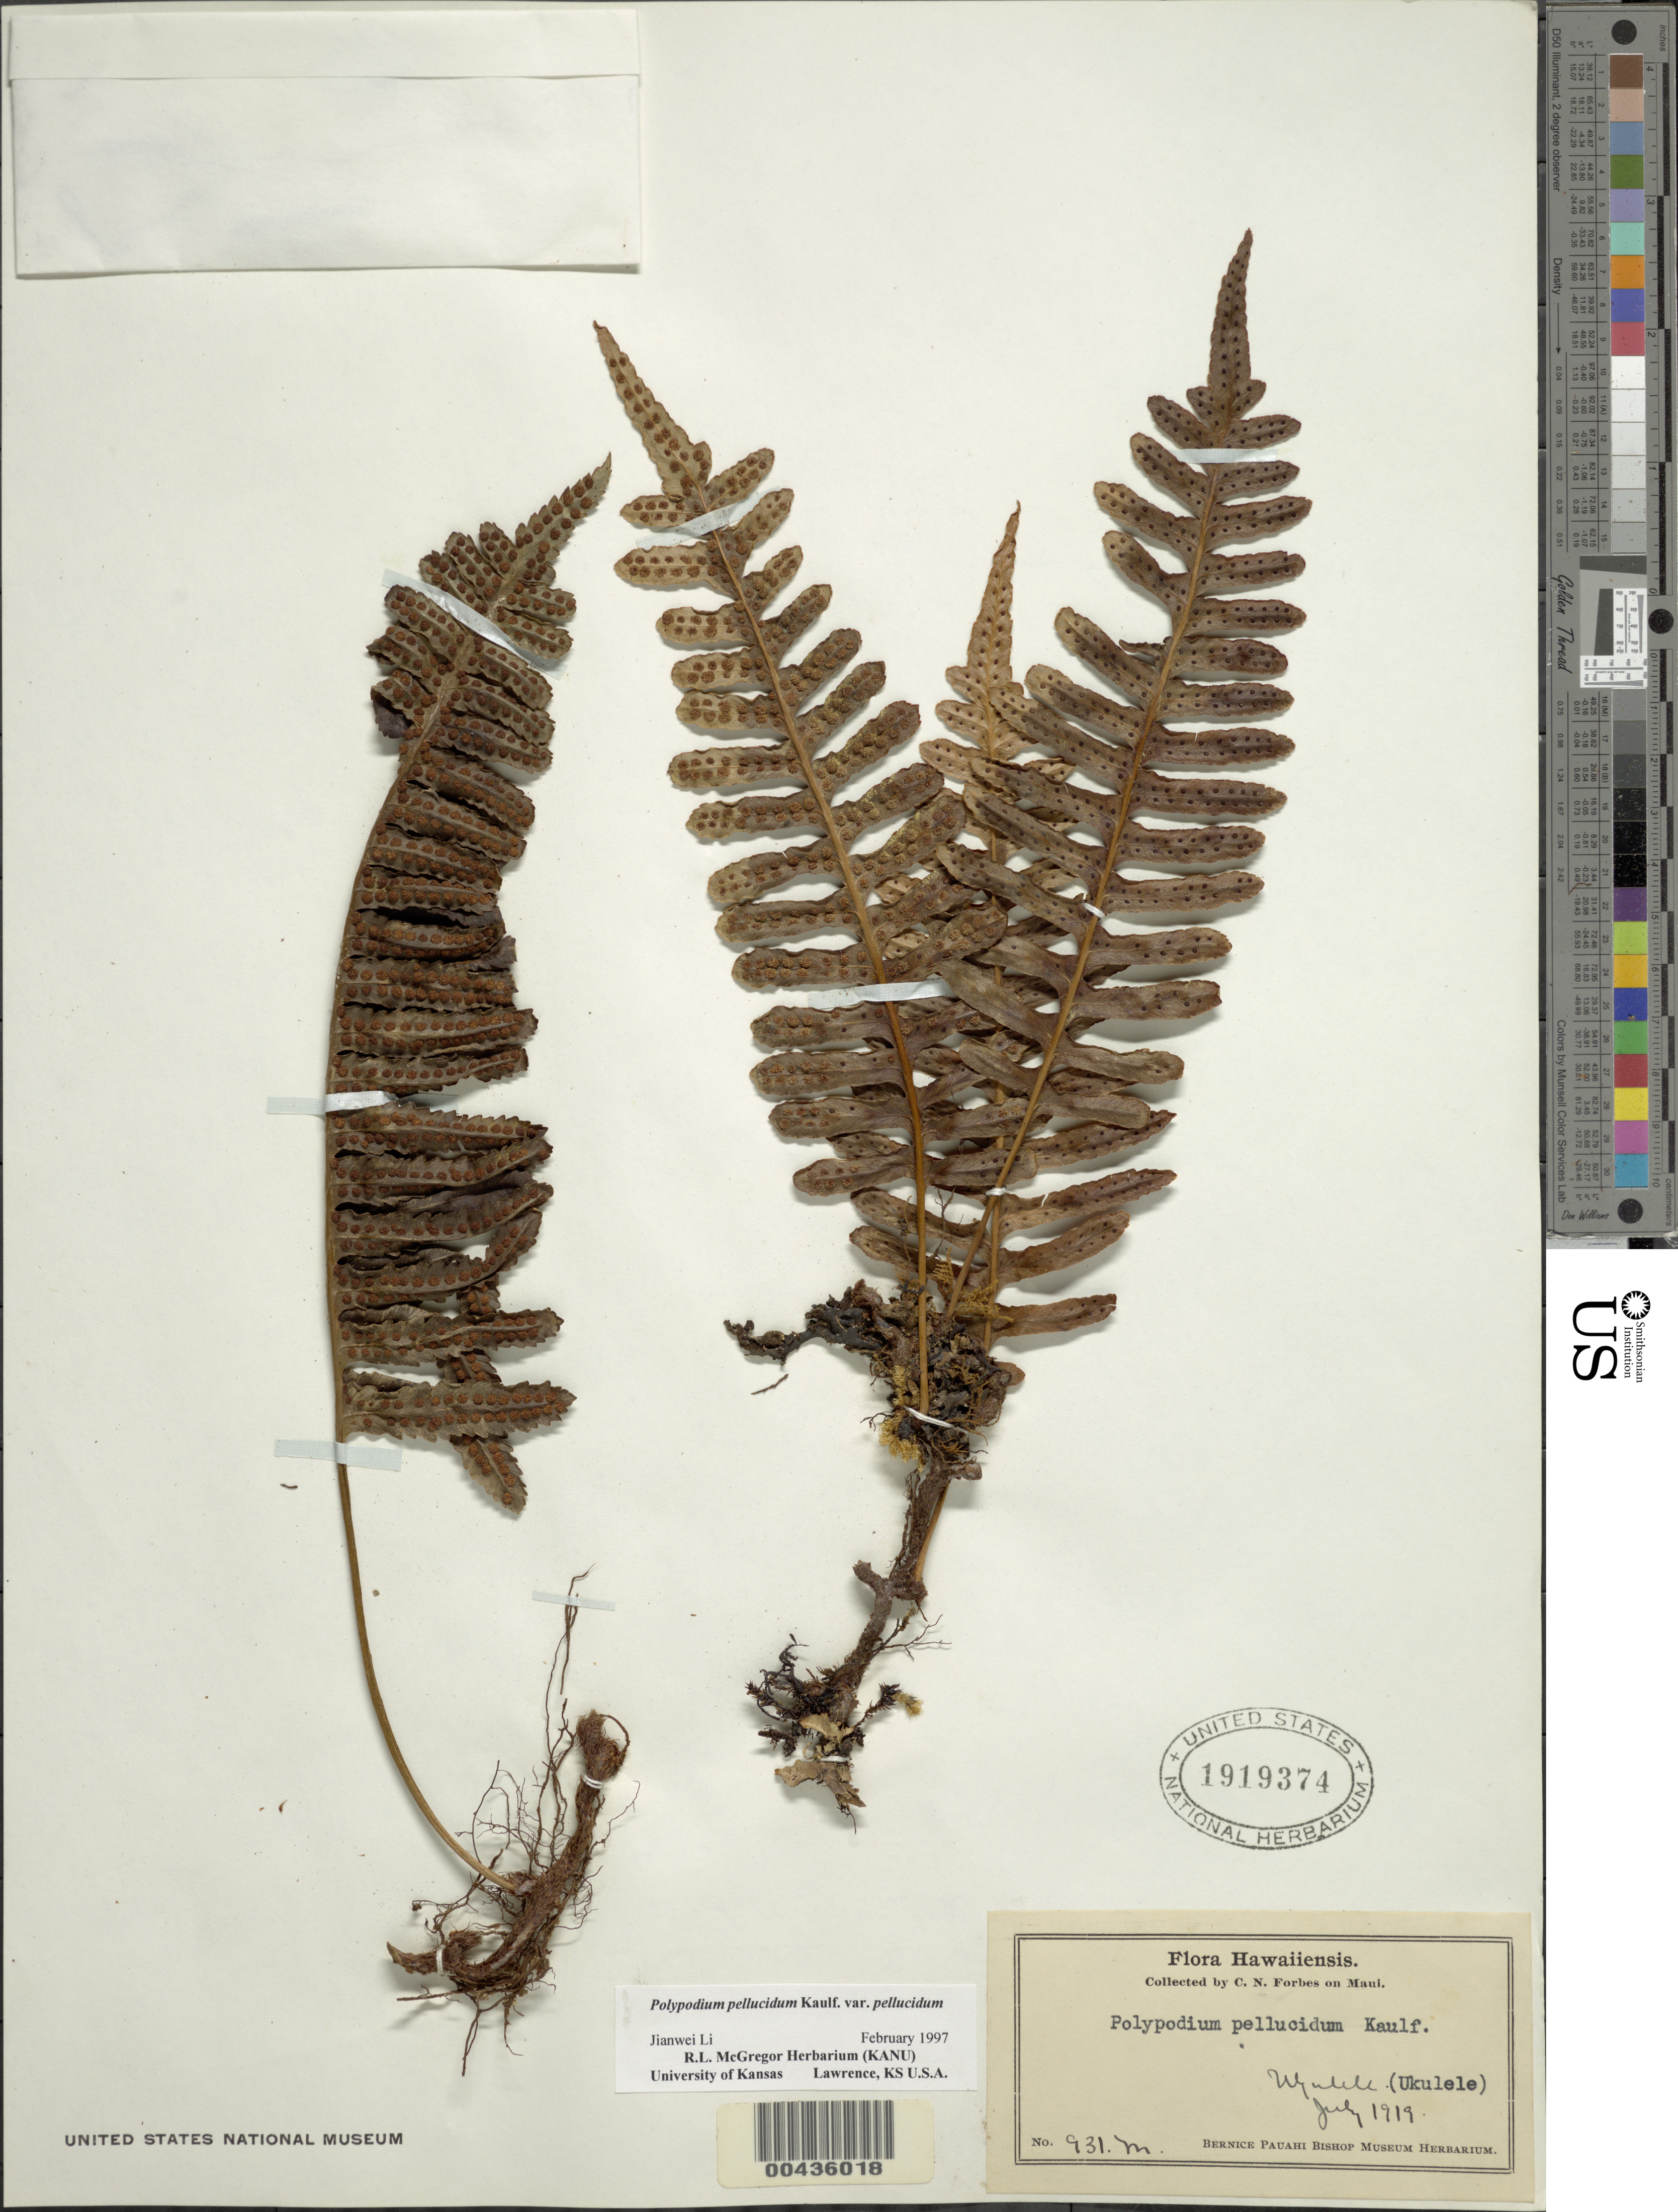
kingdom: Plantae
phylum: Tracheophyta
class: Polypodiopsida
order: Polypodiales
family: Polypodiaceae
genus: Polypodium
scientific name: Polypodium pellucidum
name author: Kaulf.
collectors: C. N. Forbes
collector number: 931.M.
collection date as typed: Jul 1919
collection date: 1919-07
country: United States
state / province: Hawaii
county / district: Maui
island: Maui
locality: Ukulele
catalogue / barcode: US 1919374